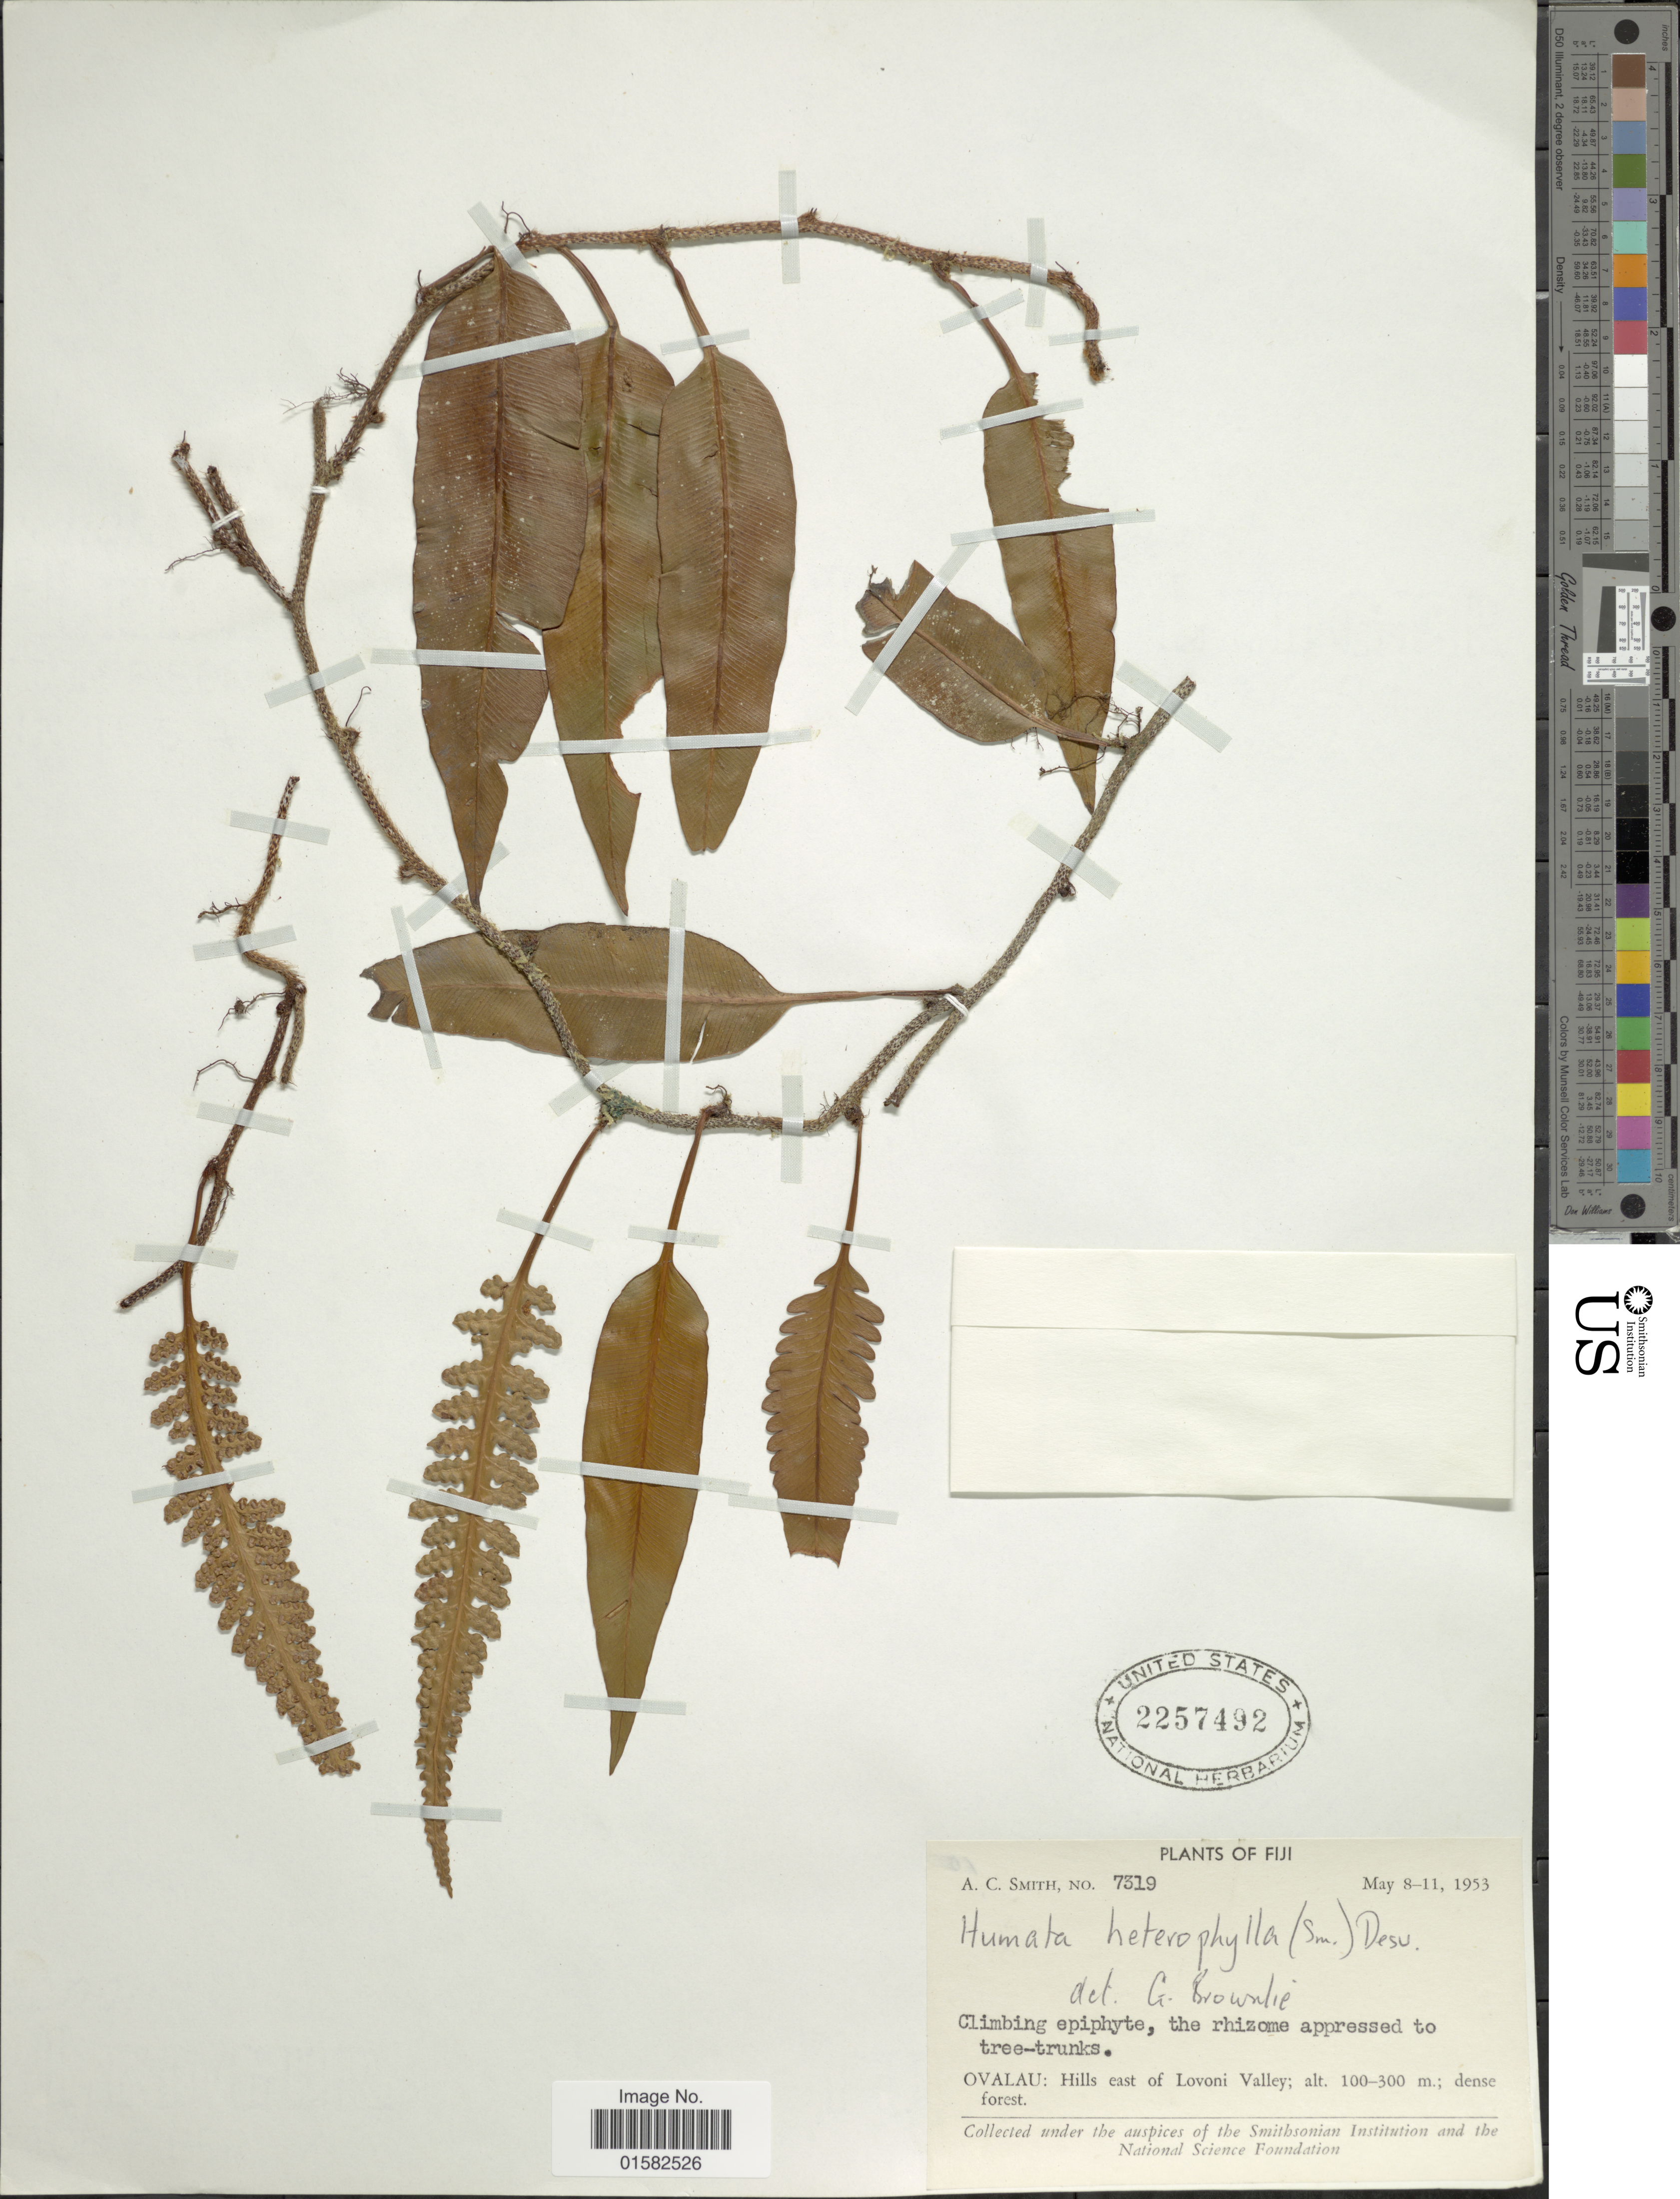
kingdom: Plantae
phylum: Tracheophyta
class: Polypodiopsida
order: Polypodiales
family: Davalliaceae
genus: Humata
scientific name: Humata heterophylla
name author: (Sm.) Desv.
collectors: A. C. Smith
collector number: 7319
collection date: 1953-05-08/1953-05-11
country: Fiji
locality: Ovalau, Hills east of Lovoni Valley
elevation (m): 100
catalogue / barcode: US 2257492